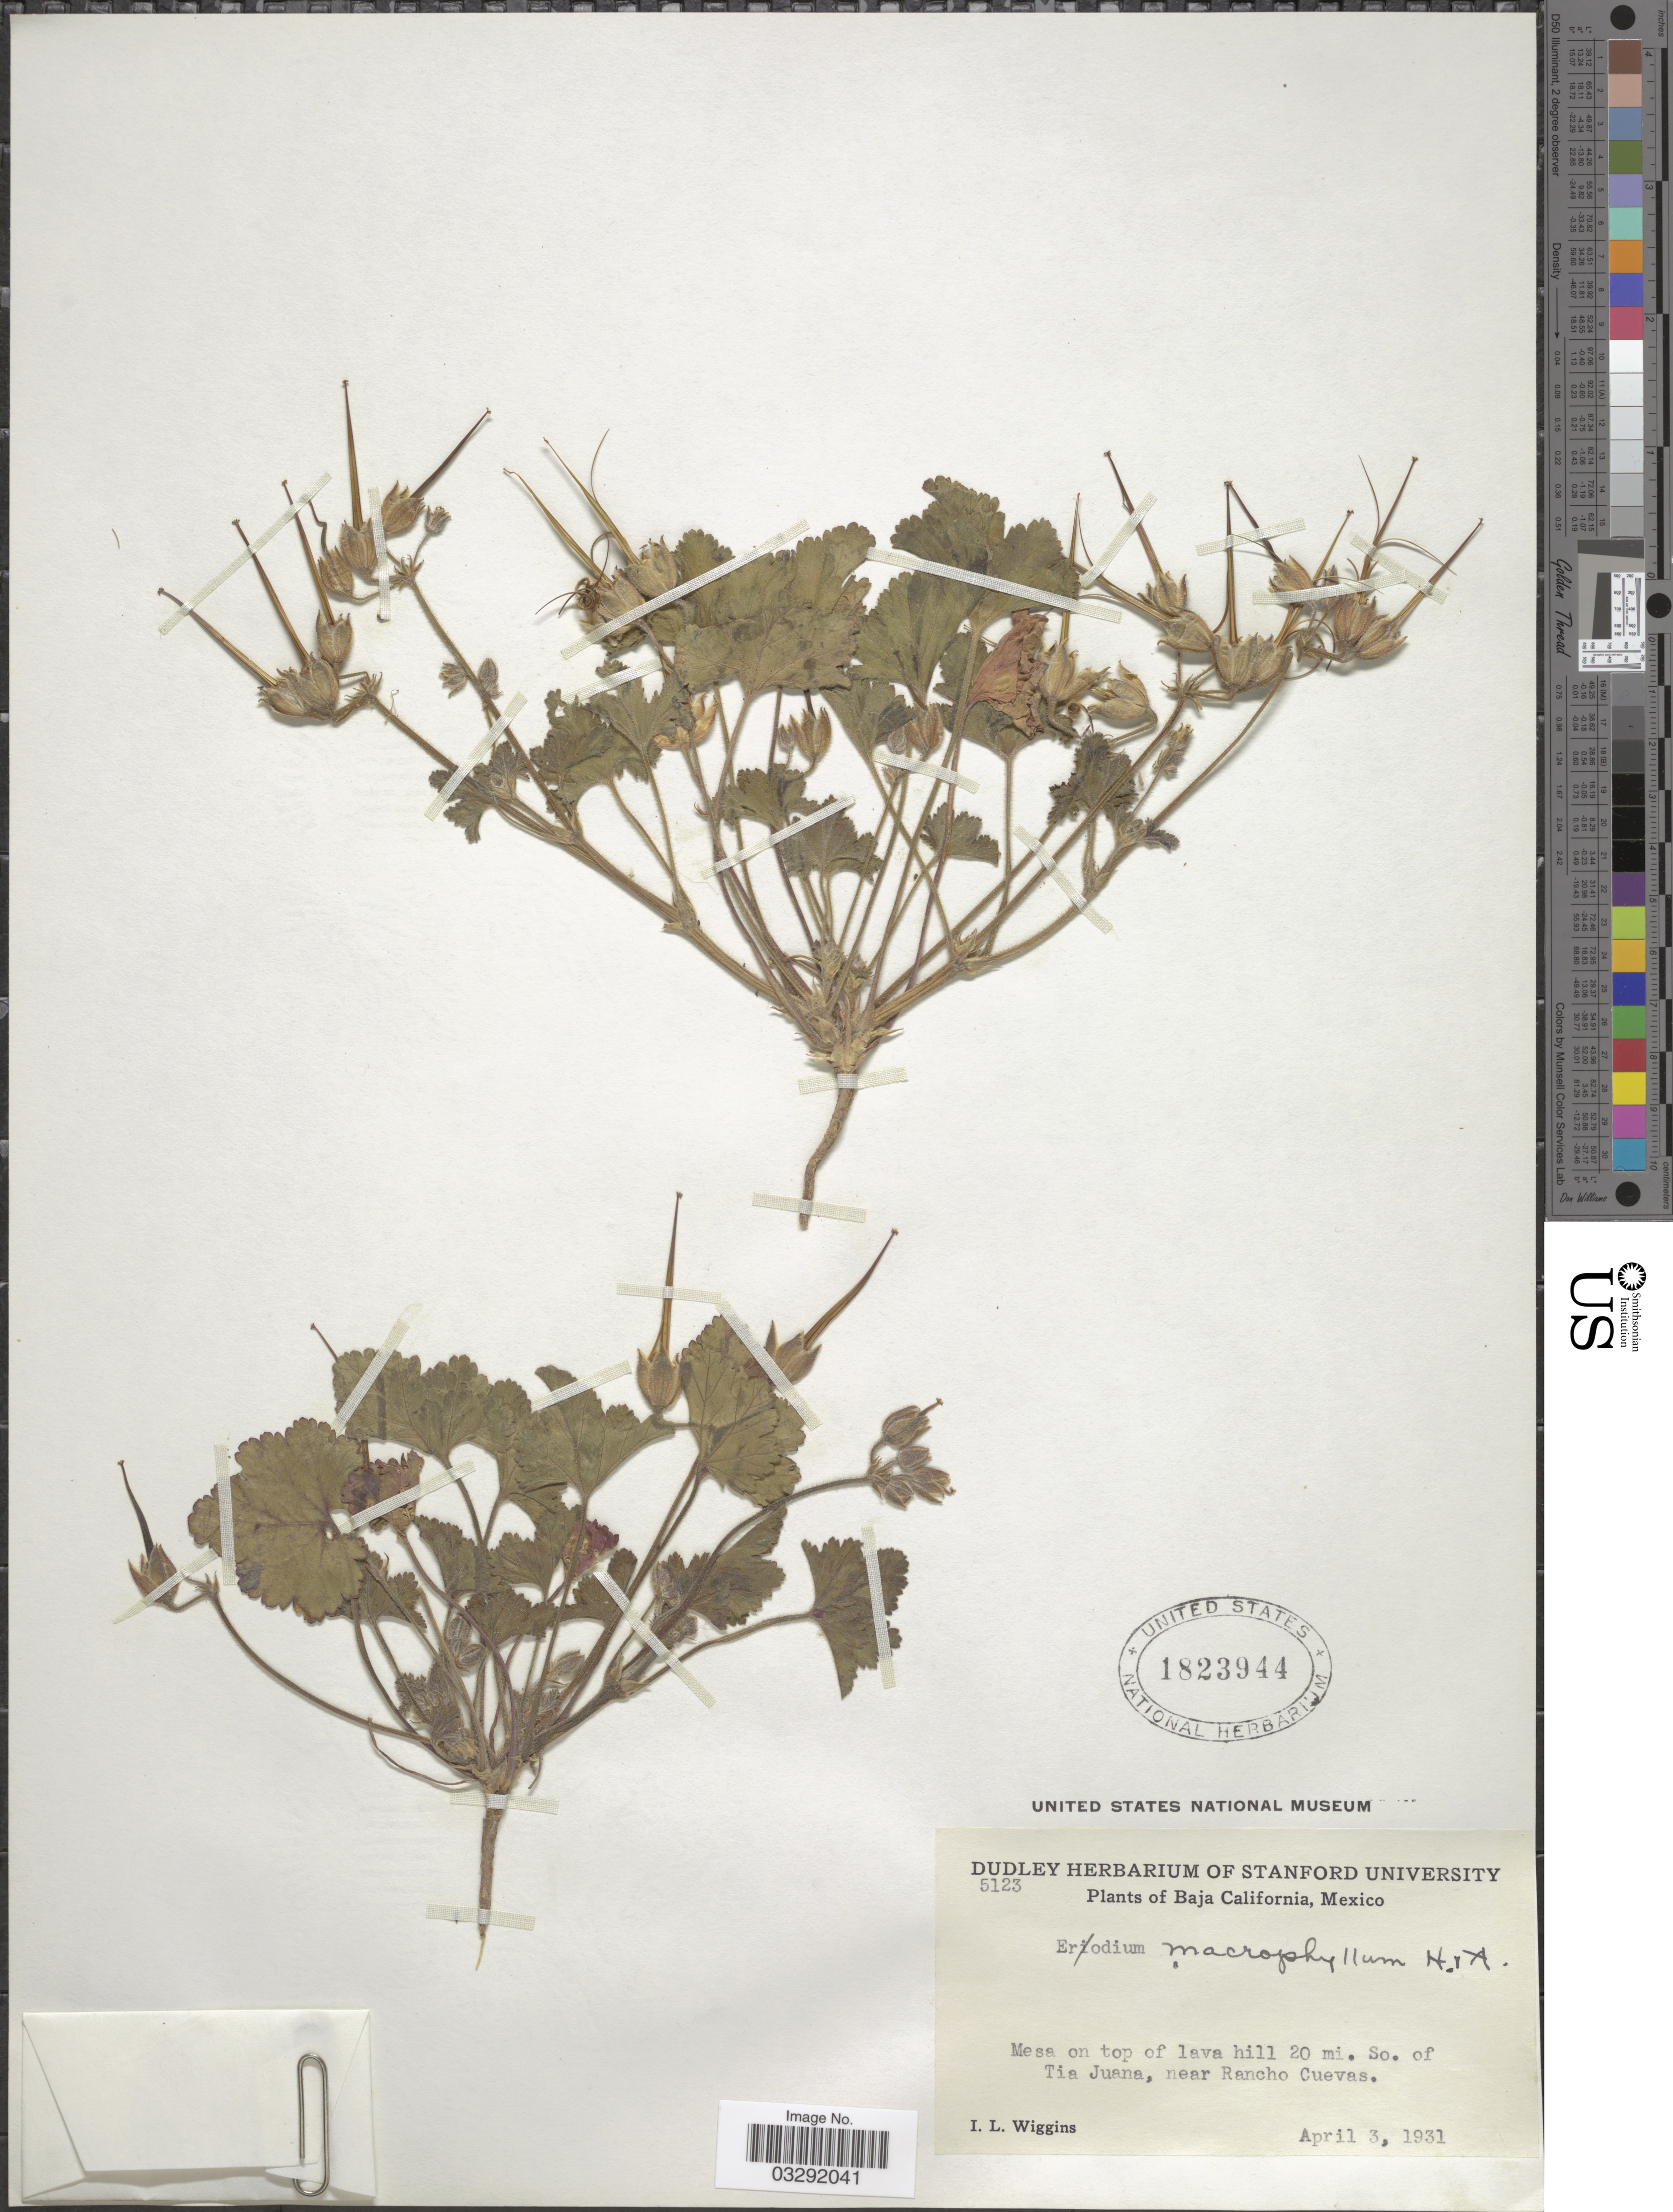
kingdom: Plantae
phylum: Tracheophyta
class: Magnoliopsida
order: Geraniales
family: Geraniaceae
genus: California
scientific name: California macrophylla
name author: (Hook. & Arn.) Aldasoro et al.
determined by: Strong, Mark T., (BOT), Smithsonian Institution - National Museum of Natural History (UNITED STATES)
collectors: I. L. Wiggins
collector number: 5123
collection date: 1931-04-03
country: Mexico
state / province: Baja California Norte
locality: Mesa on top of lava hill 20 mi. So. of Tia Juana, near Rancho Cuevas.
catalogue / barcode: US 1823944